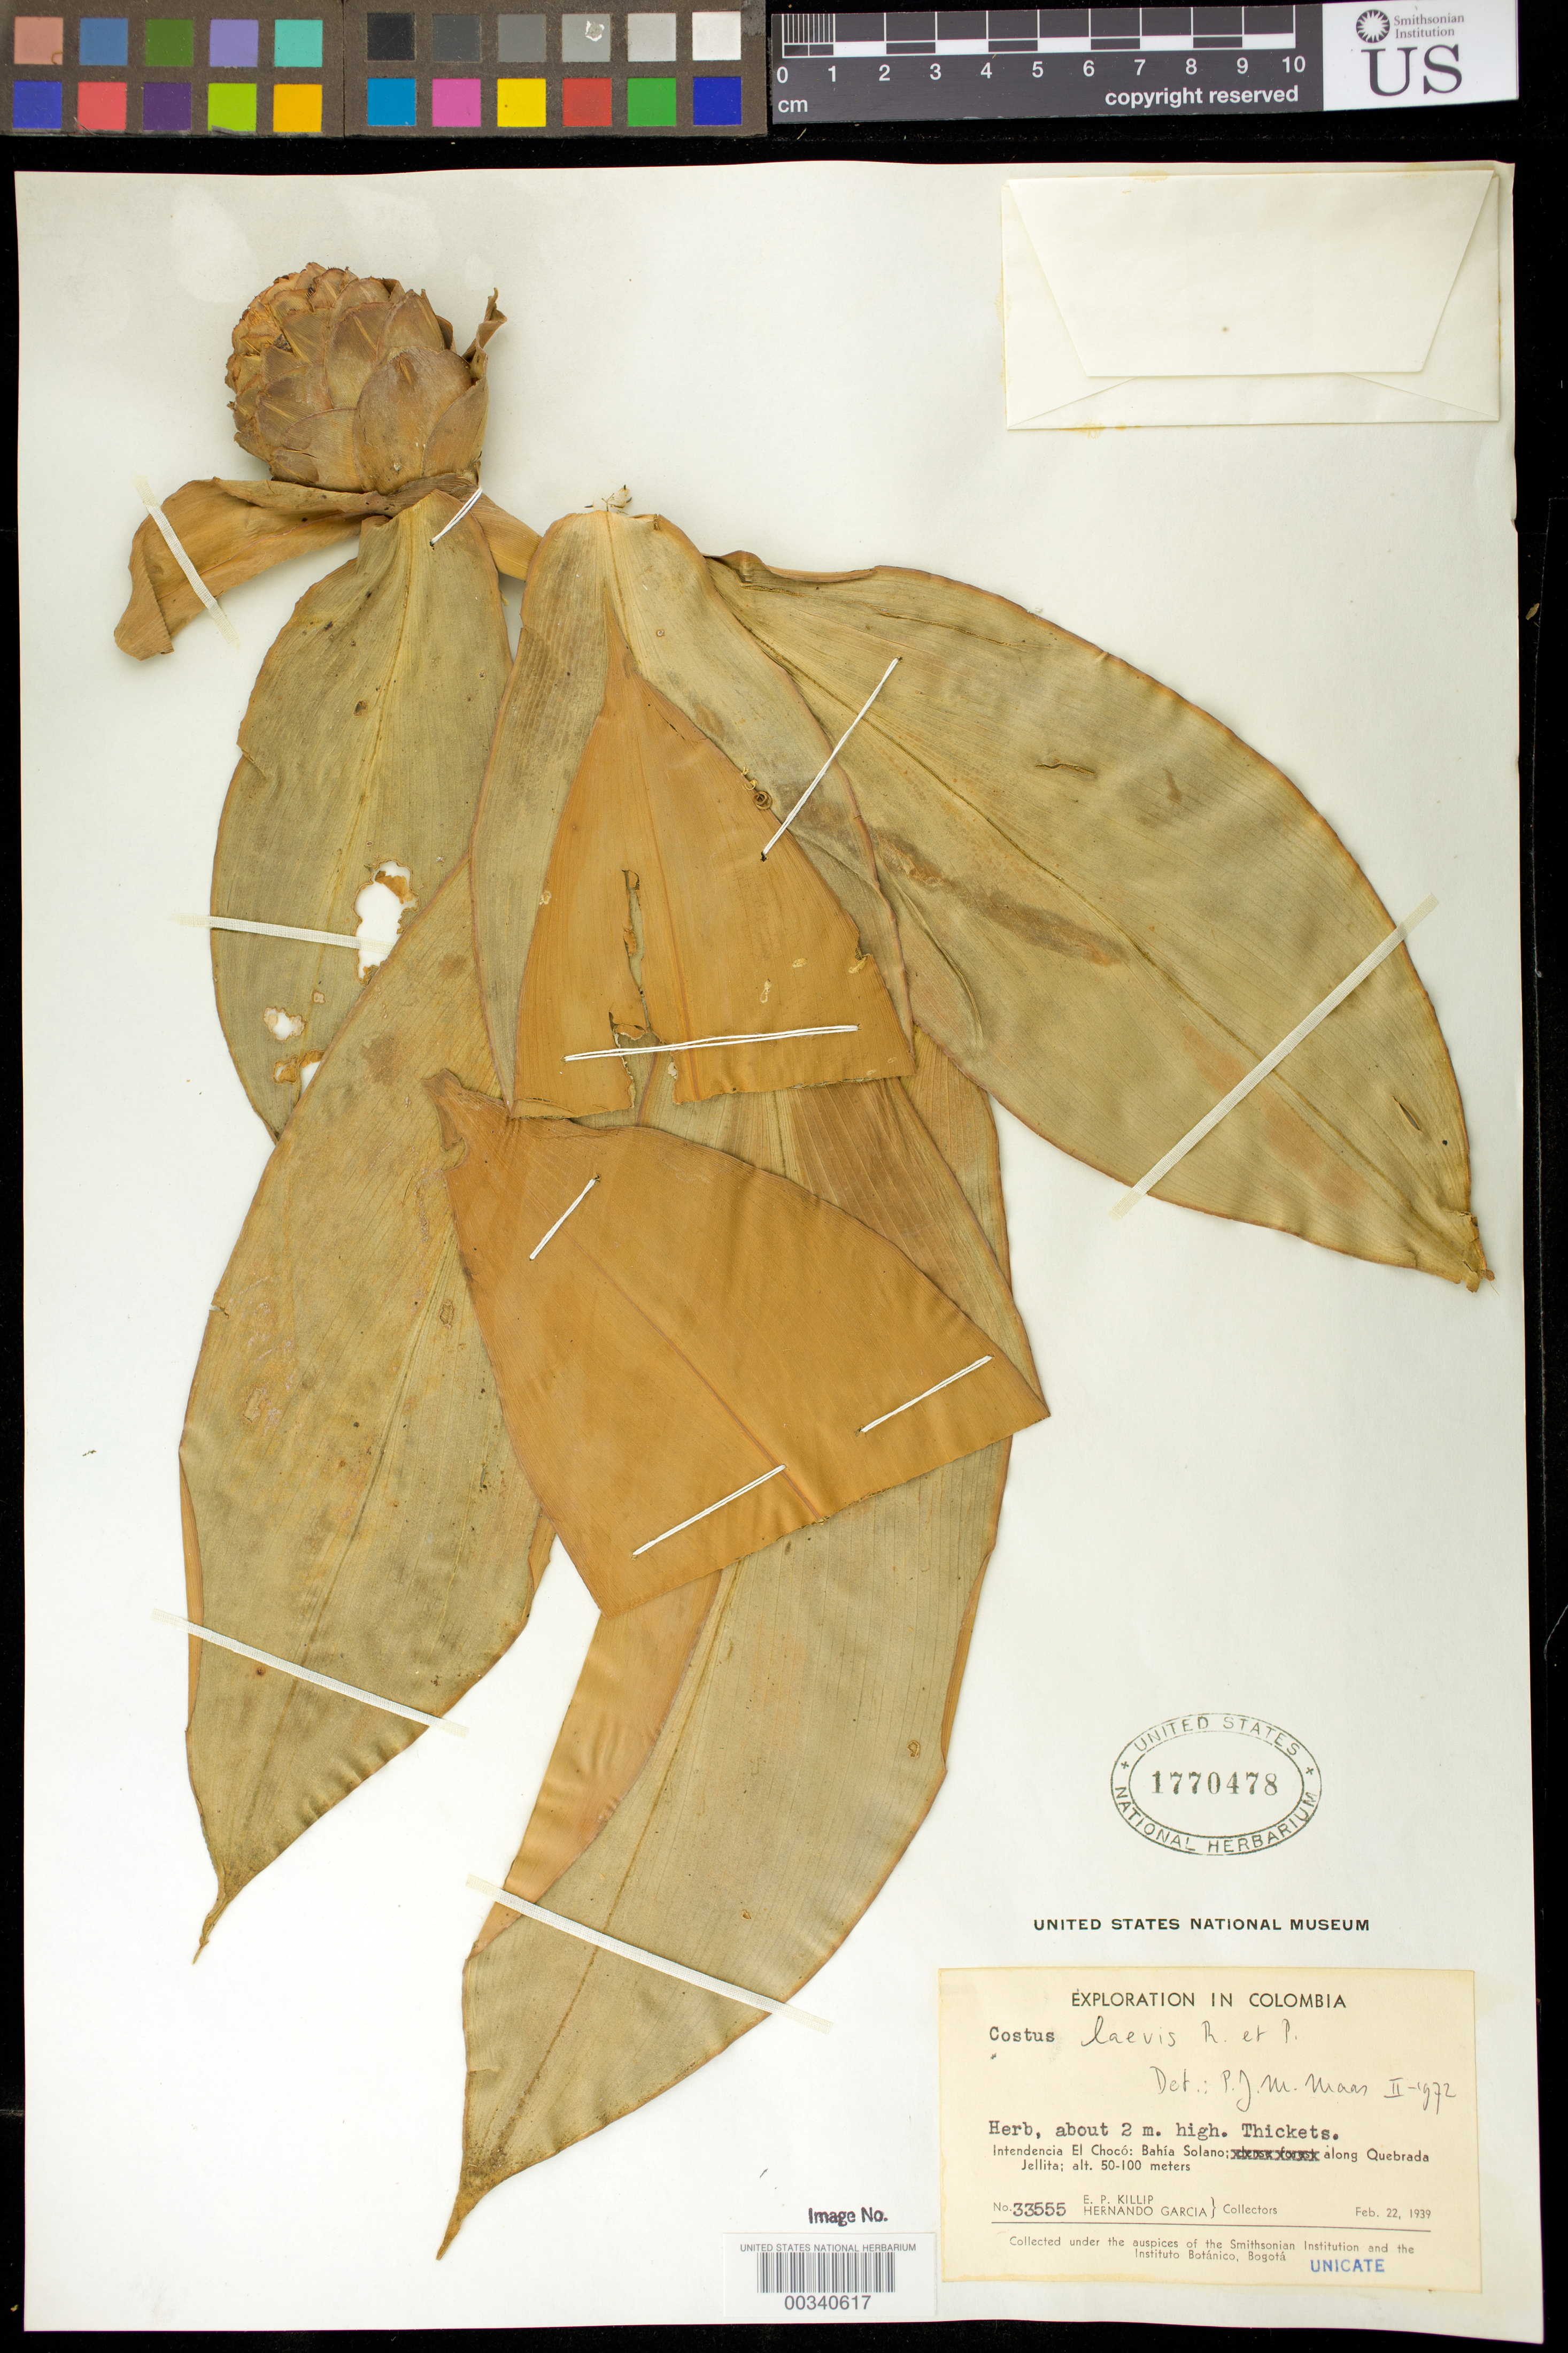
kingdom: Plantae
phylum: Tracheophyta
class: Liliopsida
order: Zingiberales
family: Costaceae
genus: Costus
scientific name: Costus laevis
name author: Ruiz & Pav.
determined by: Maas, Paul J. M.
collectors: E. P. Killip & H. Garcia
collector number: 33555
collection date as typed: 22 Feb 1939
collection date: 1939-02-22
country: Colombia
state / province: Chocó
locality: Bahia Solano; along Quebrada JelLita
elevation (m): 50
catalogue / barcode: US 1770478